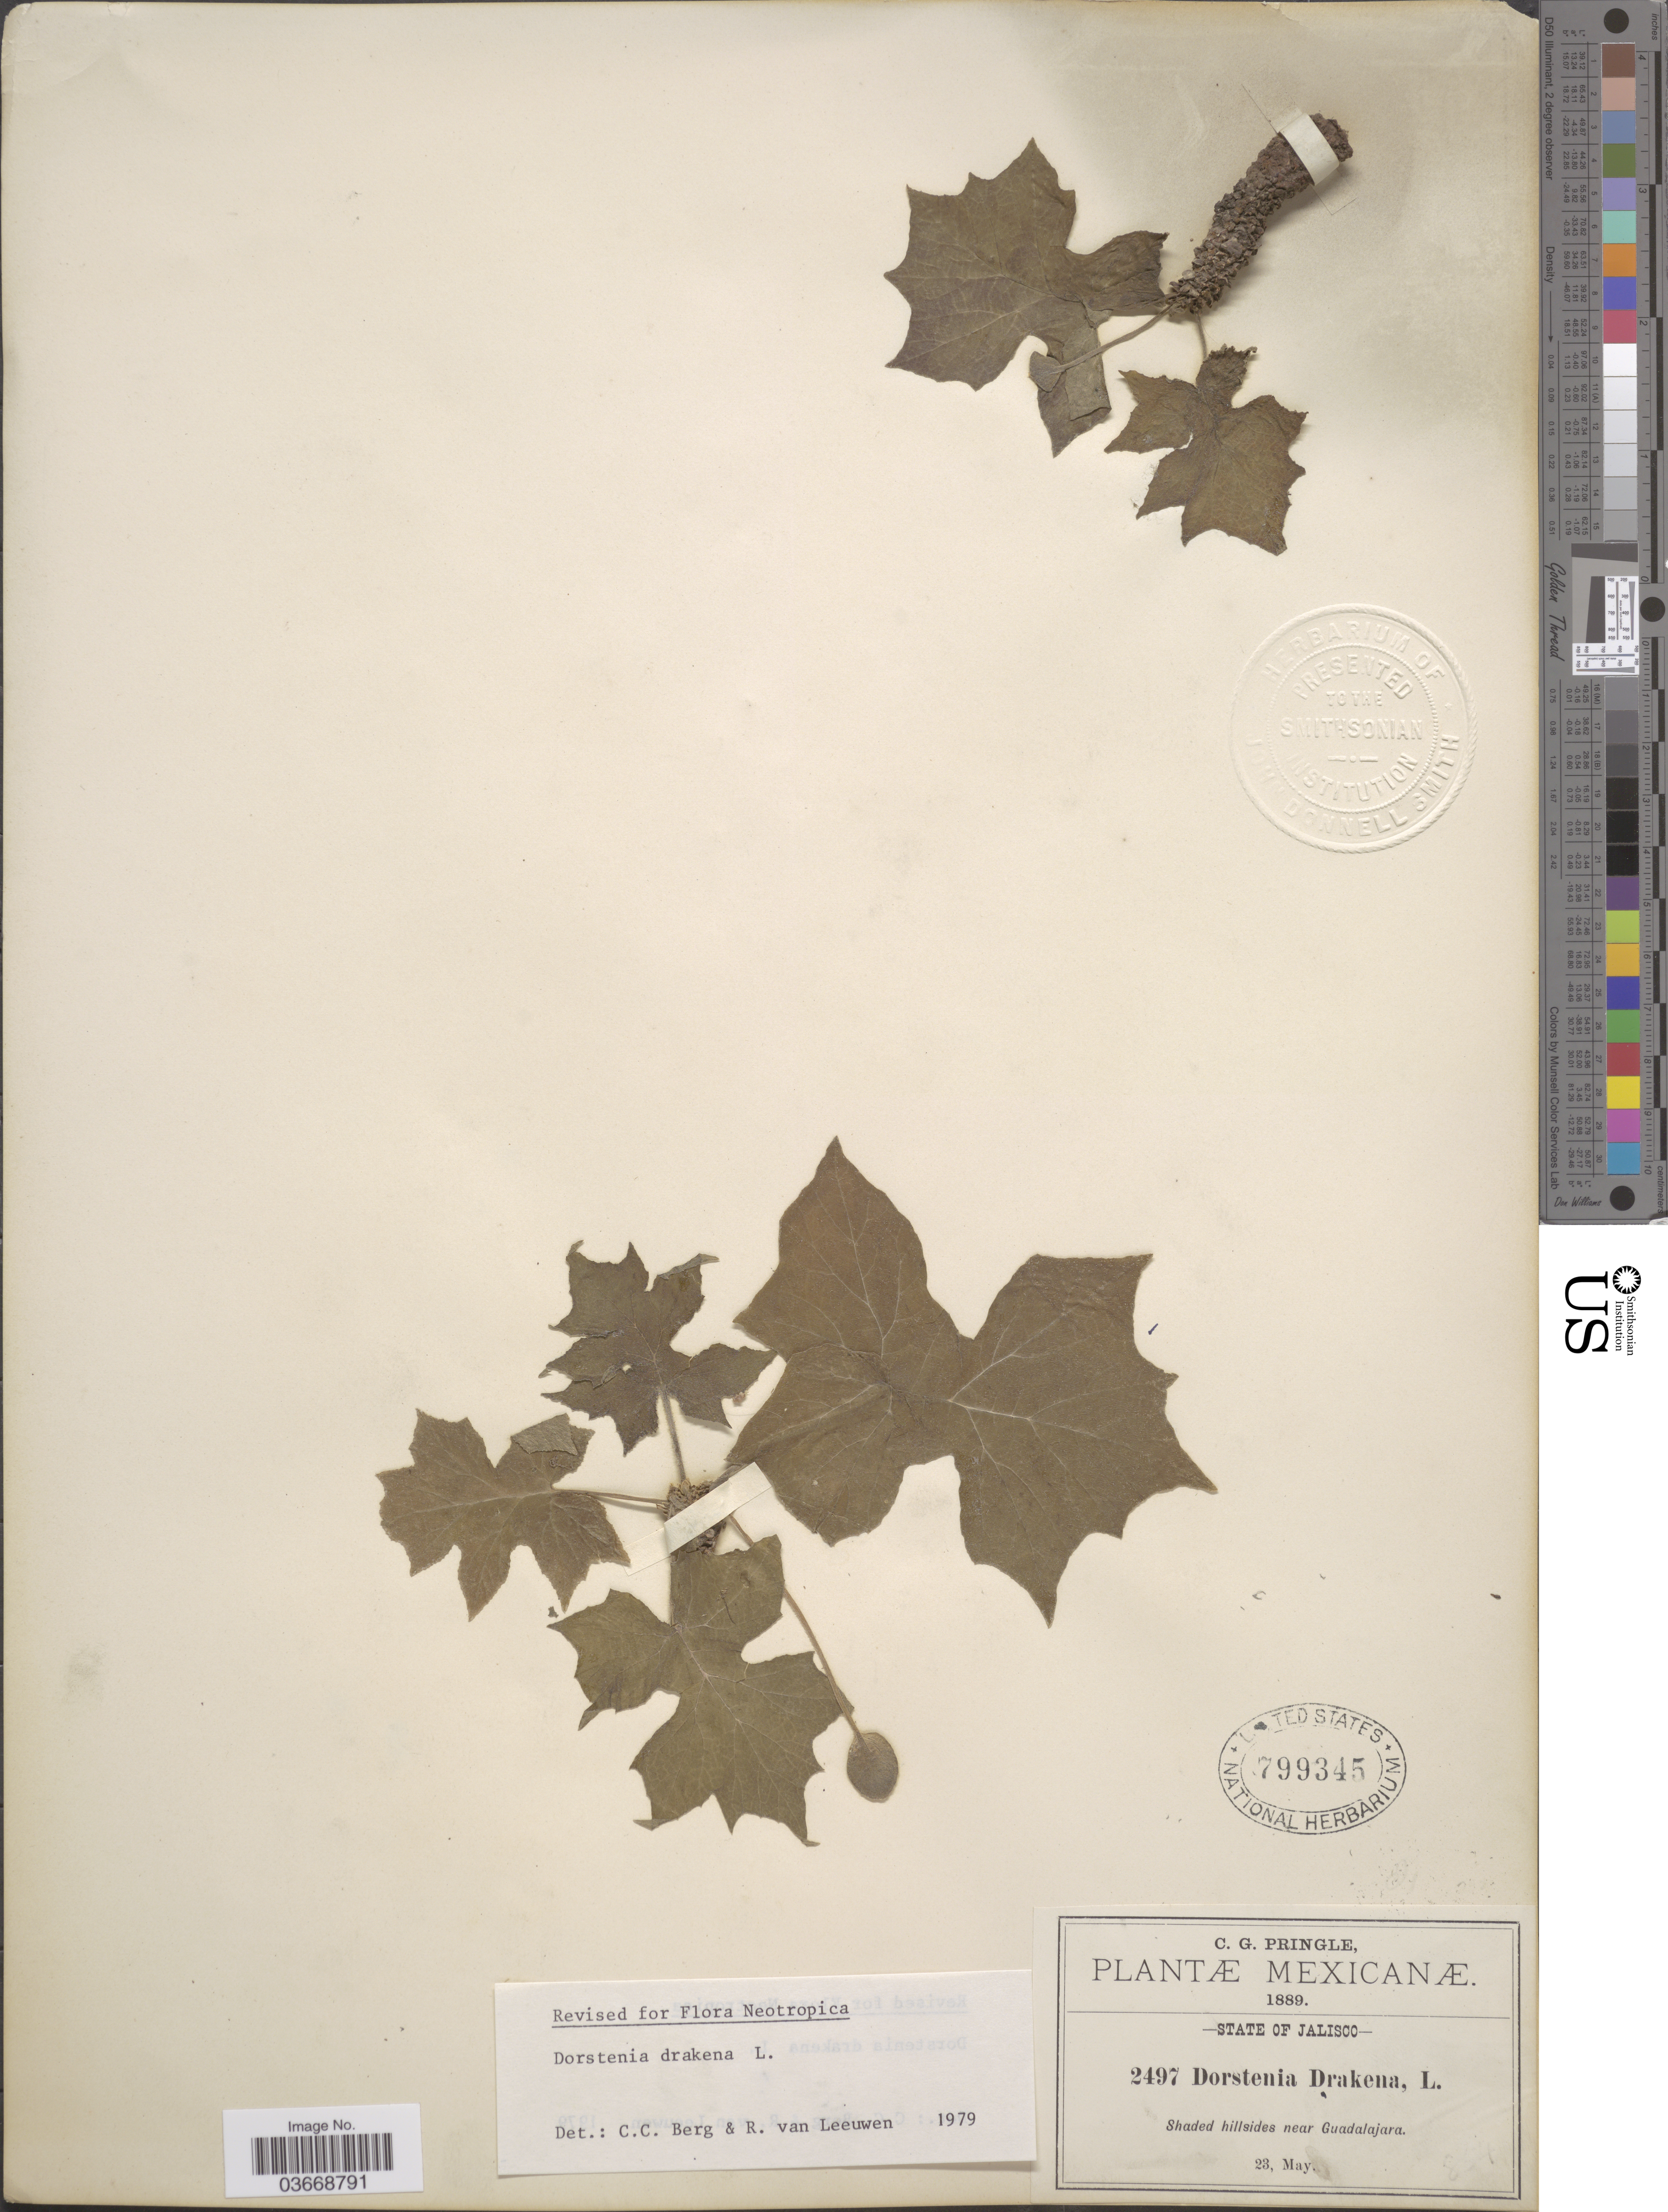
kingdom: Plantae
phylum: Tracheophyta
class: Magnoliopsida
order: Rosales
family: Moraceae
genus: Dorstenia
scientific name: Dorstenia drakena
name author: L.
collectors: C. G. Pringle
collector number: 2497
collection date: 1889-05-23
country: Mexico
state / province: Jalisco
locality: Shaded hillsides near Guadalajara.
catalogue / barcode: US 799345